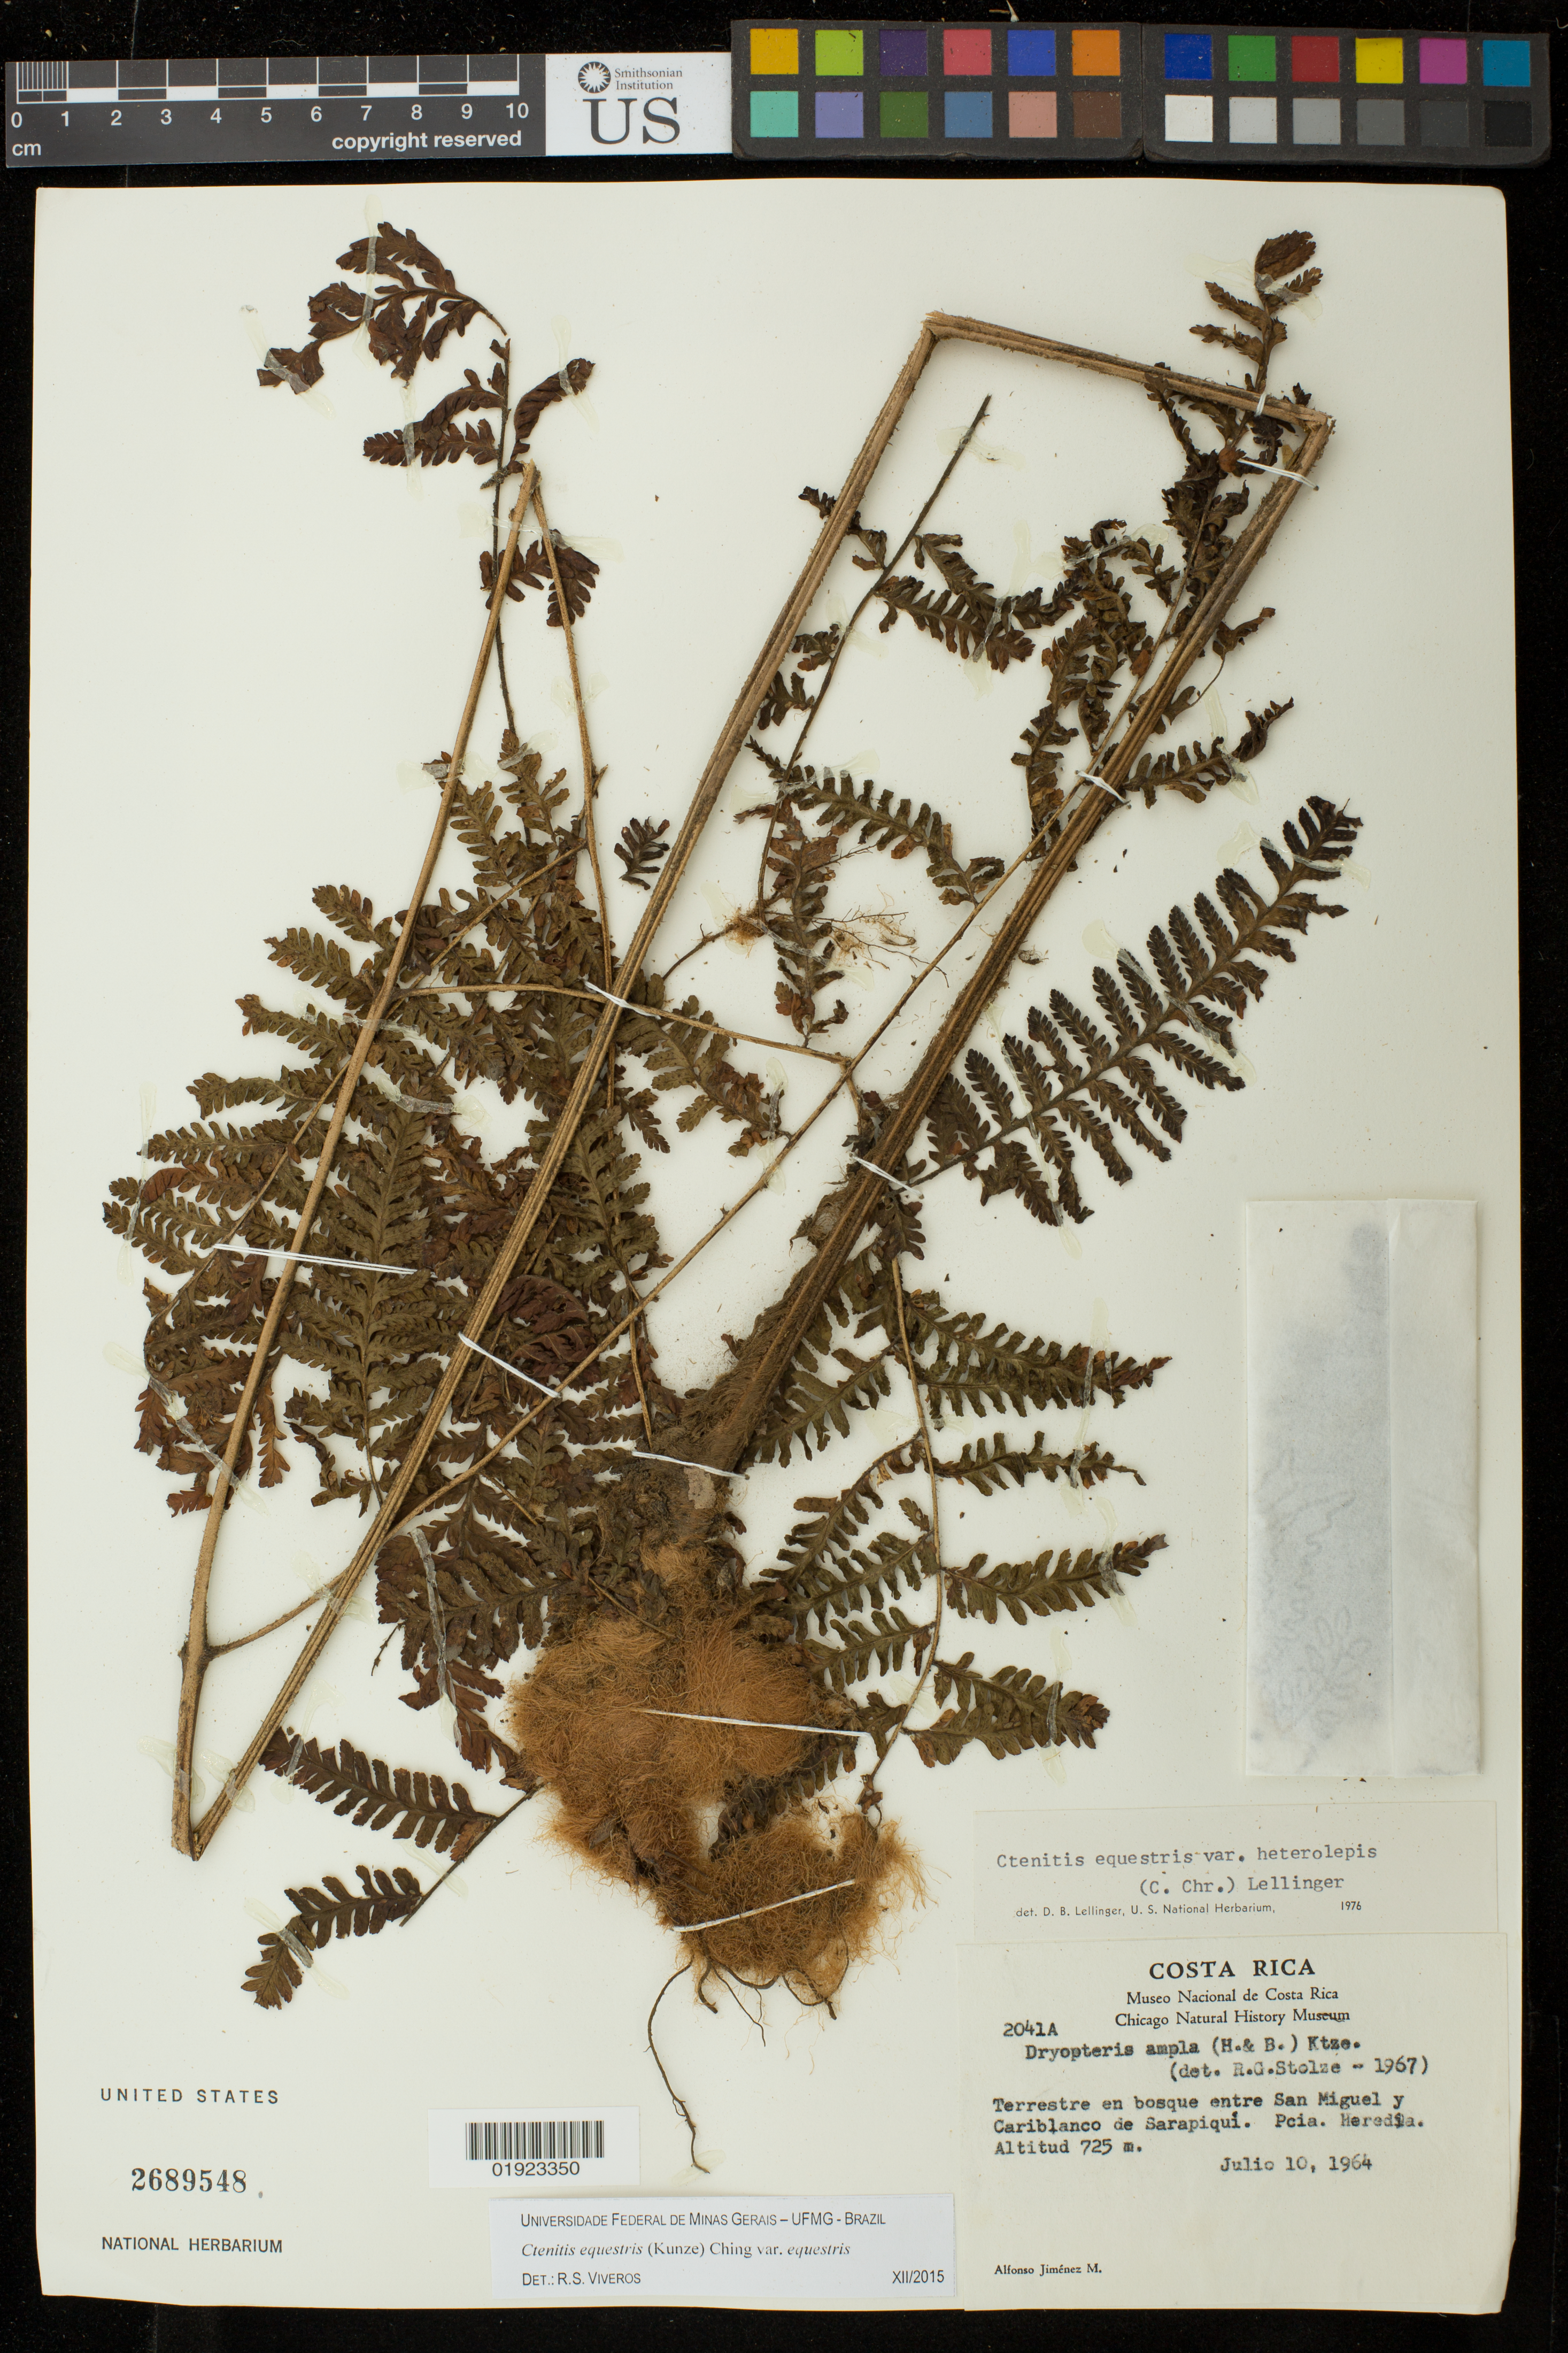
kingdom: Plantae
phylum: Tracheophyta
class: Polypodiopsida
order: Polypodiales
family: Dryopteridaceae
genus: Ctenitis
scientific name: Ctenitis equestris var. equestris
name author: (Kunze) Ching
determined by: Viveros, R. S.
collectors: A. Jimenez M.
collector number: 2041A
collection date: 1964-07-10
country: Costa Rica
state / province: Heredia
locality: Entre San Miguel y Cariblanco de Sarapiqui.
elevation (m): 725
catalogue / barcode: US 2689548